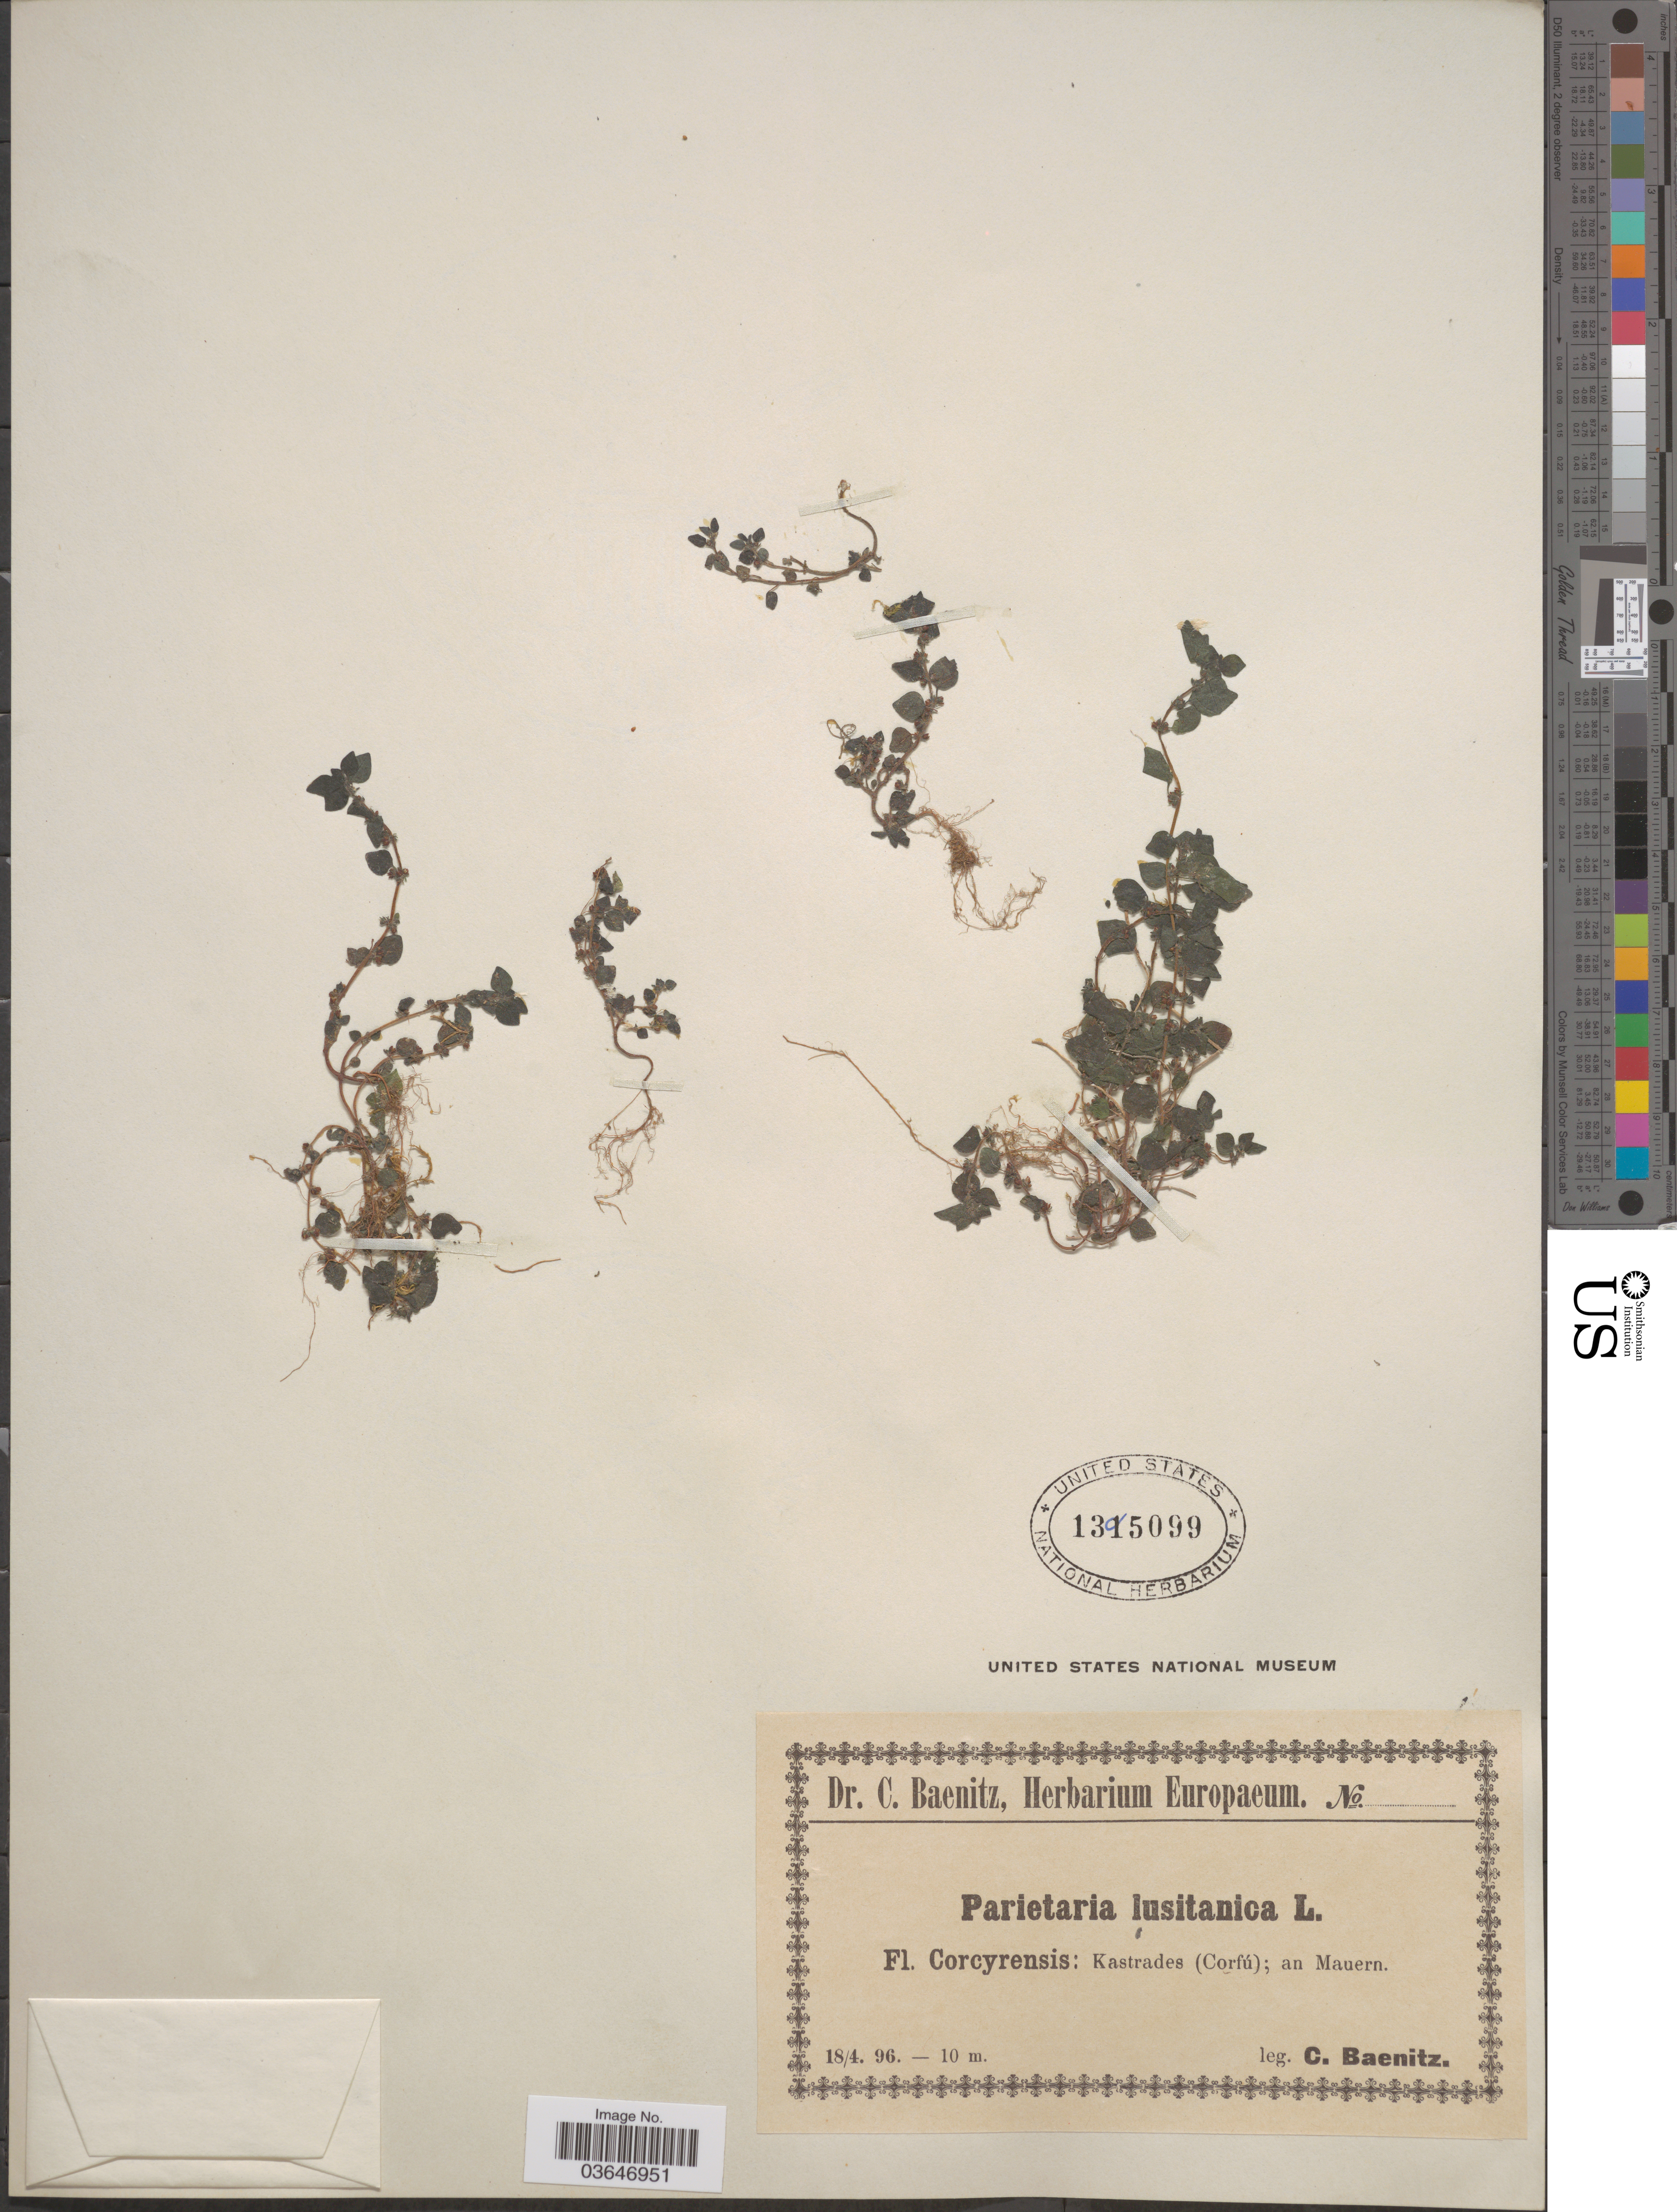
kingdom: Plantae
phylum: Tracheophyta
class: Magnoliopsida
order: Rosales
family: Urticaceae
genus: Parietaria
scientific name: Parietaria lusitanica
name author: L.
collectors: C. G. Baenitz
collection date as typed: Transcribed d/m/y: 18/4/96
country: Greece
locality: Corcyrensis: Kastrades (Corfú); an Mauern.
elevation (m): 10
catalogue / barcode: US 1395099